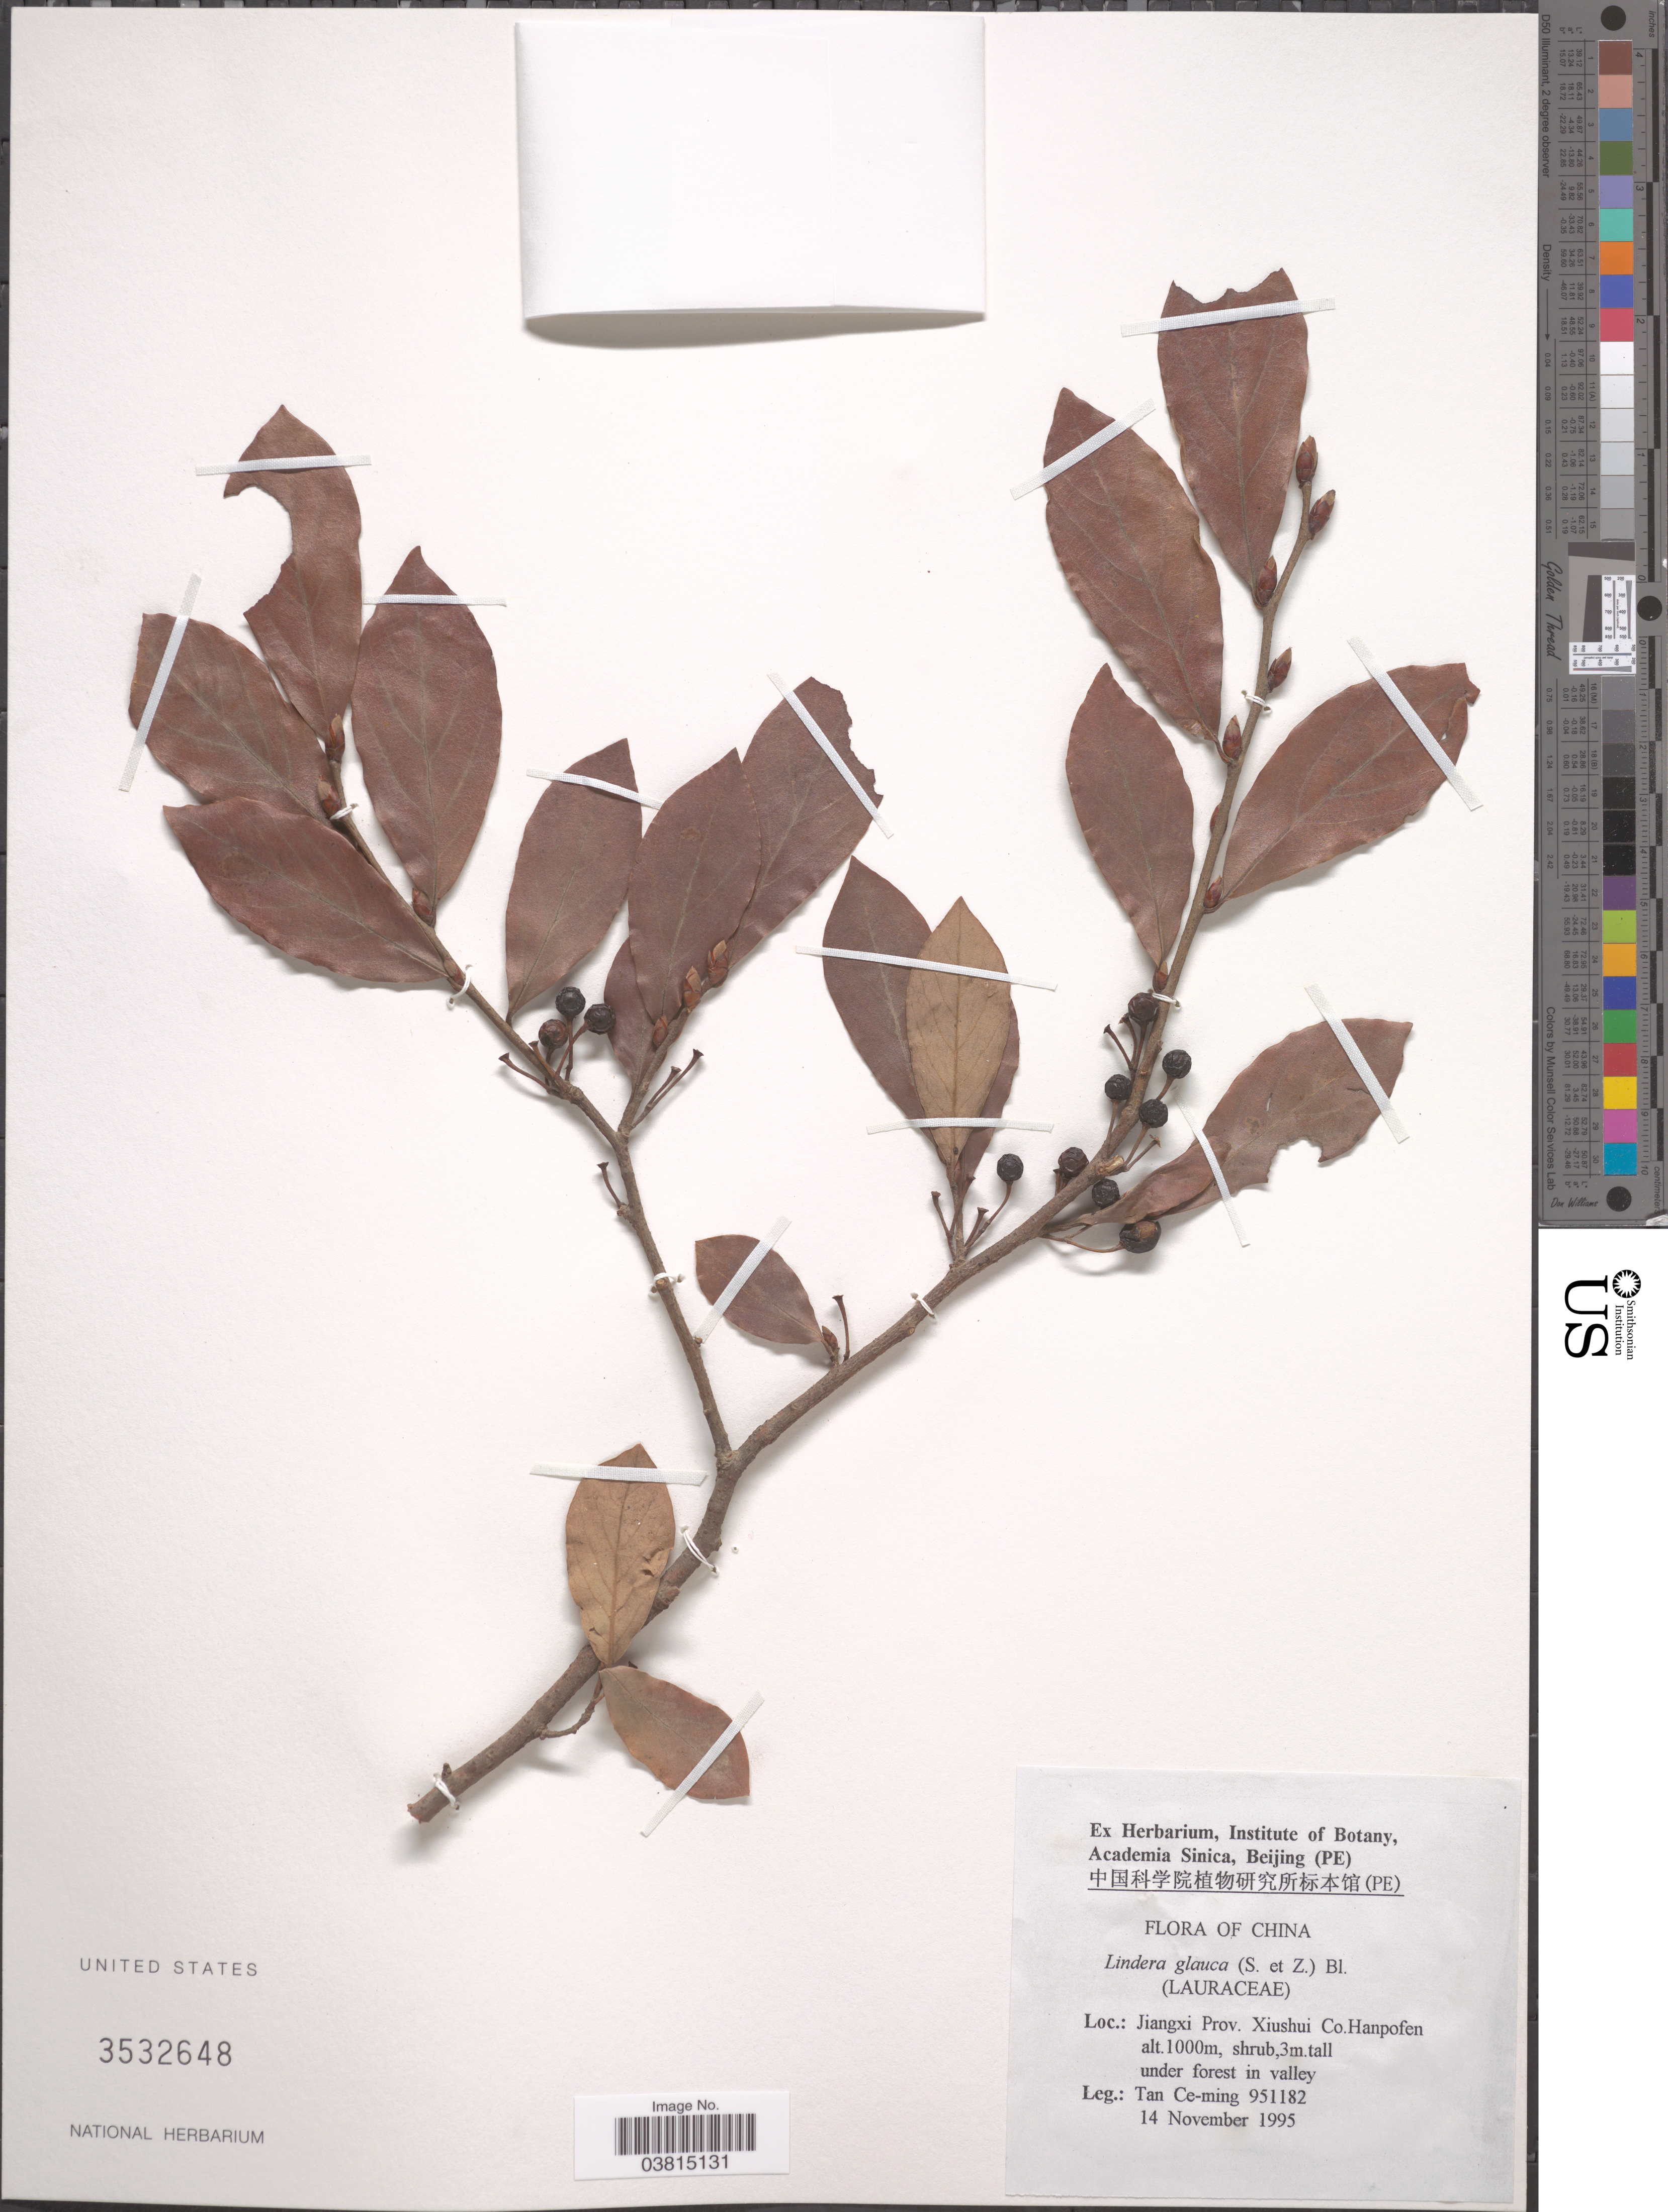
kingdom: Plantae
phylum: Tracheophyta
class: Magnoliopsida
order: Laurales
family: Lauraceae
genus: Lindera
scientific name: Lindera glauca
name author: (Siebold & Zucc.) Blume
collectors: Tan Ce-Ming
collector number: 951182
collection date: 1995-11-14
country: China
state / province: Jiangxi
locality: Jiangxi Prov. Xiushui Co.Hanpofen.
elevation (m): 1000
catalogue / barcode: US 3532648